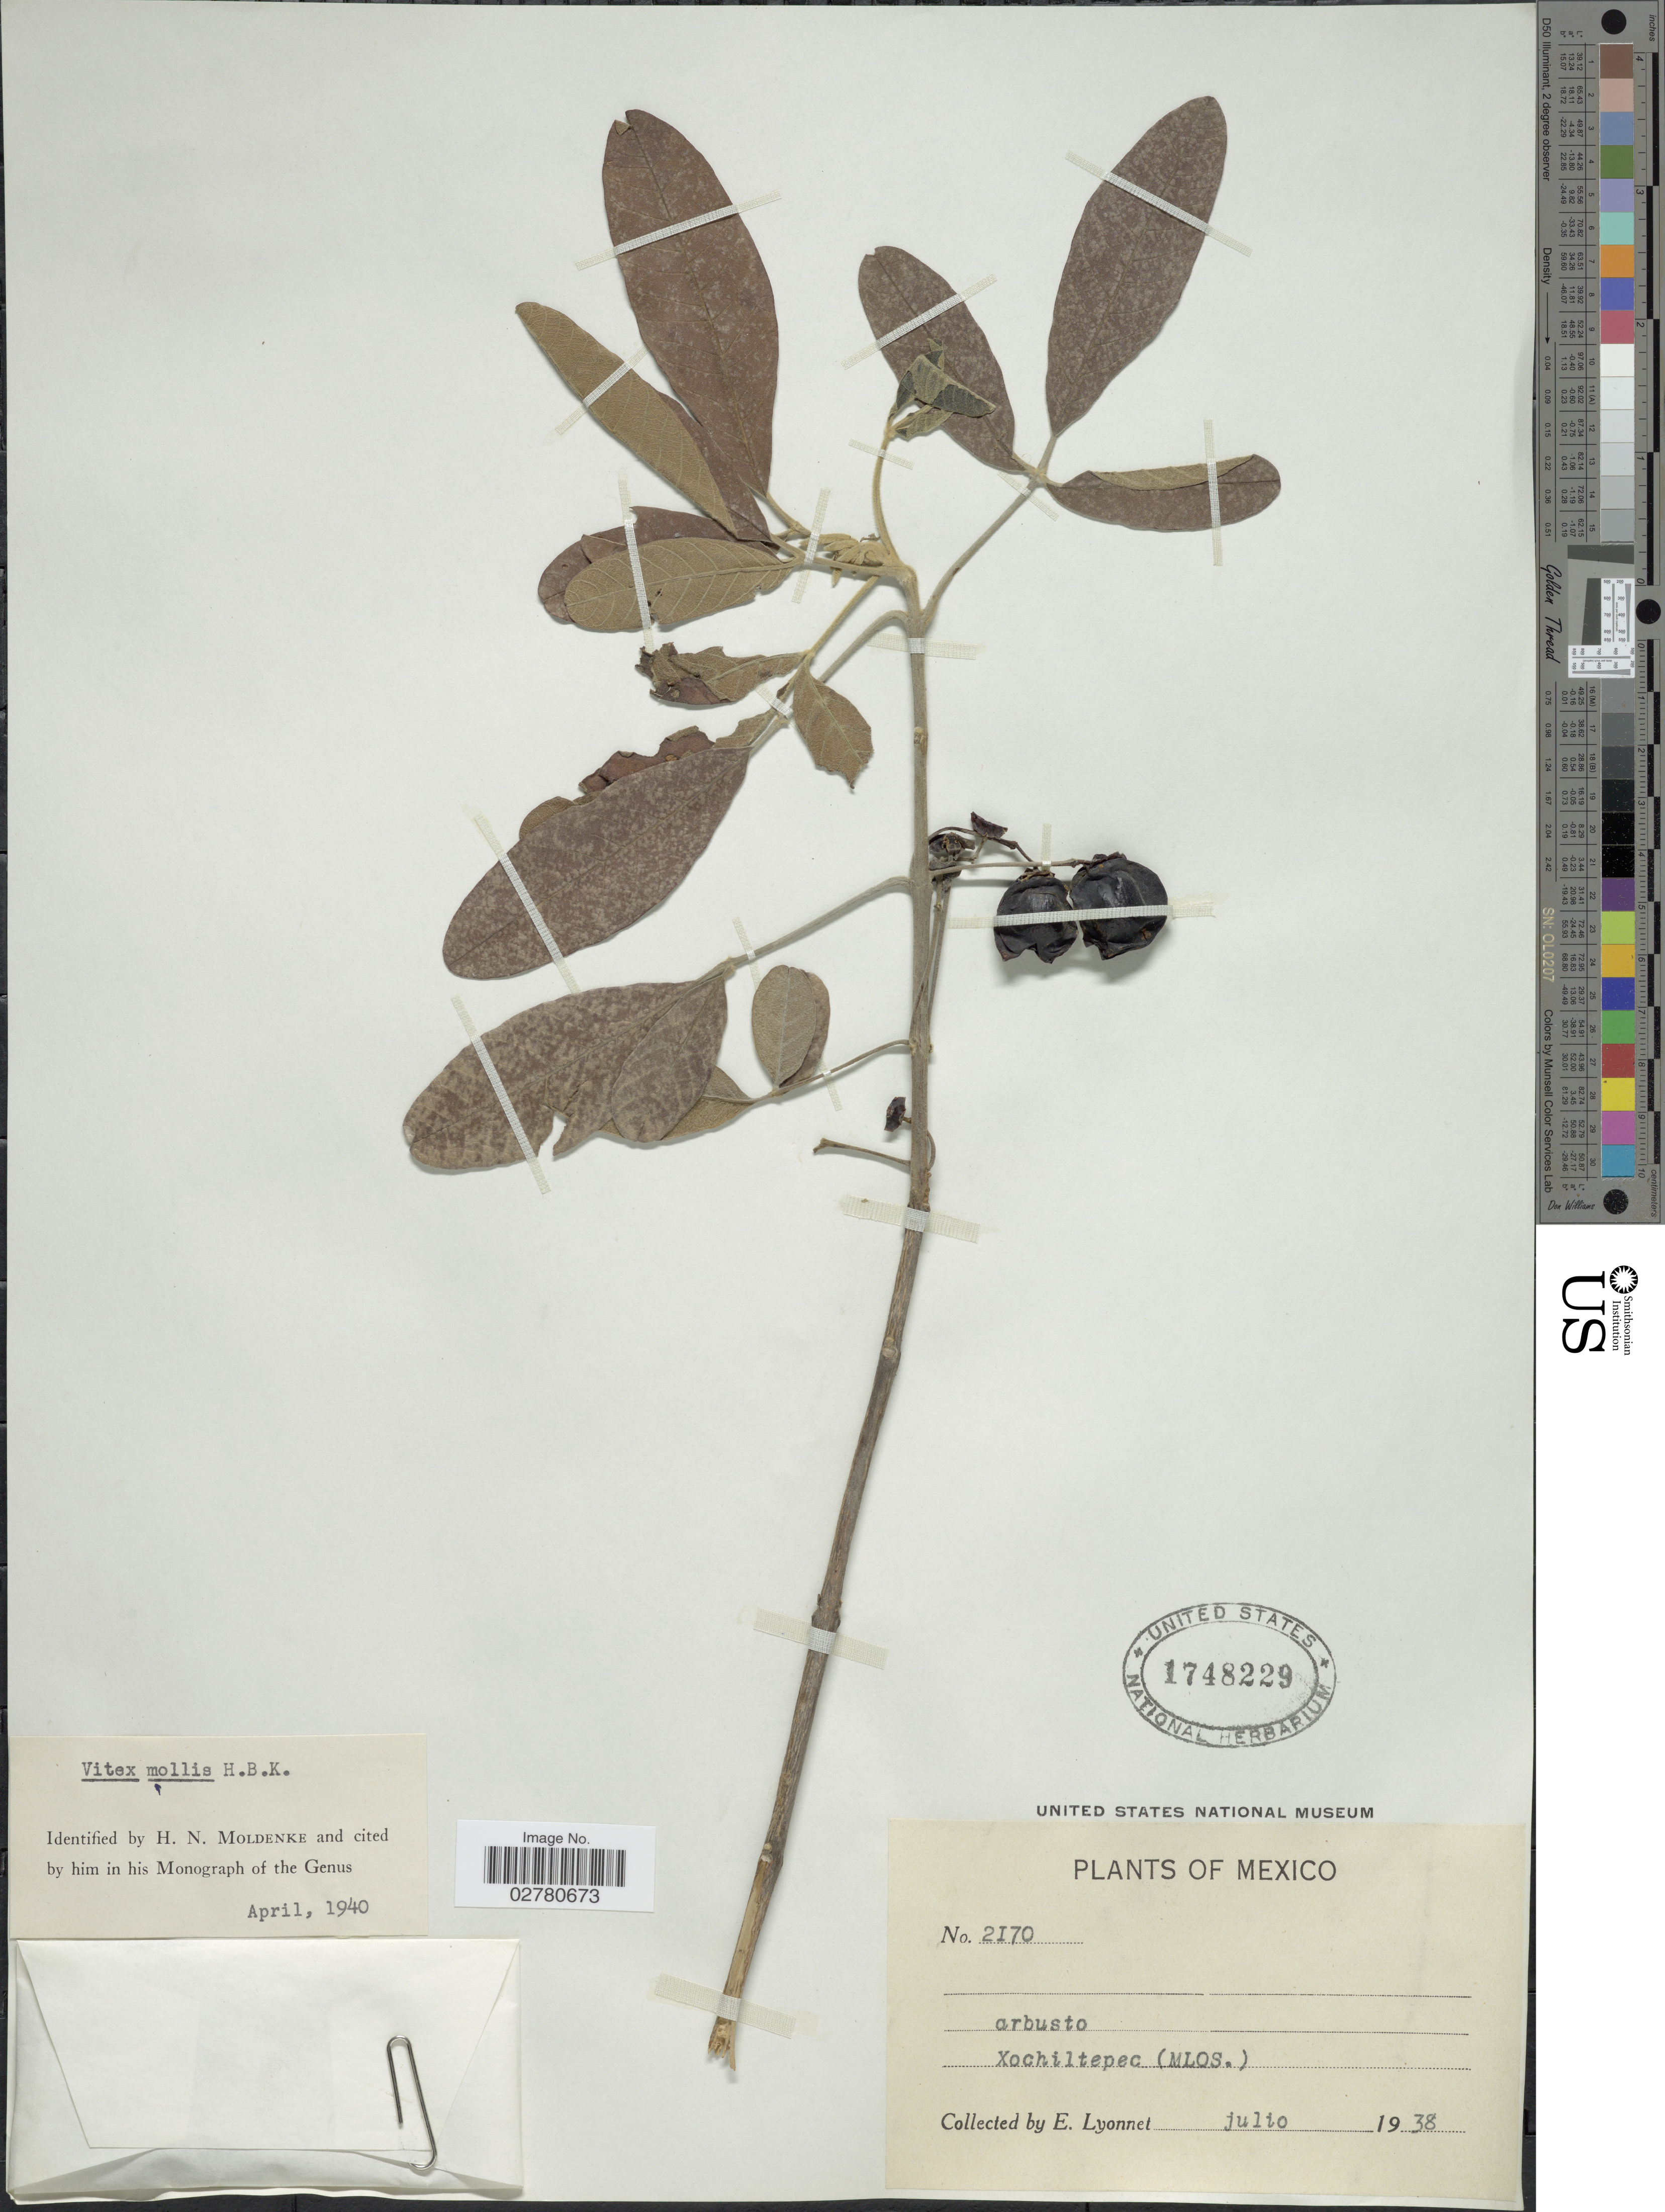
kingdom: Plantae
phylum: Tracheophyta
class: Magnoliopsida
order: Lamiales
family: Lamiaceae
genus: Vitex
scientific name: Vitex mollis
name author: Kunth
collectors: E. Lyonnet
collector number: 2170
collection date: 1938-07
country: Mexico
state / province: Morelos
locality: Xochiltepec (Mlos.)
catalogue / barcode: US 1748229